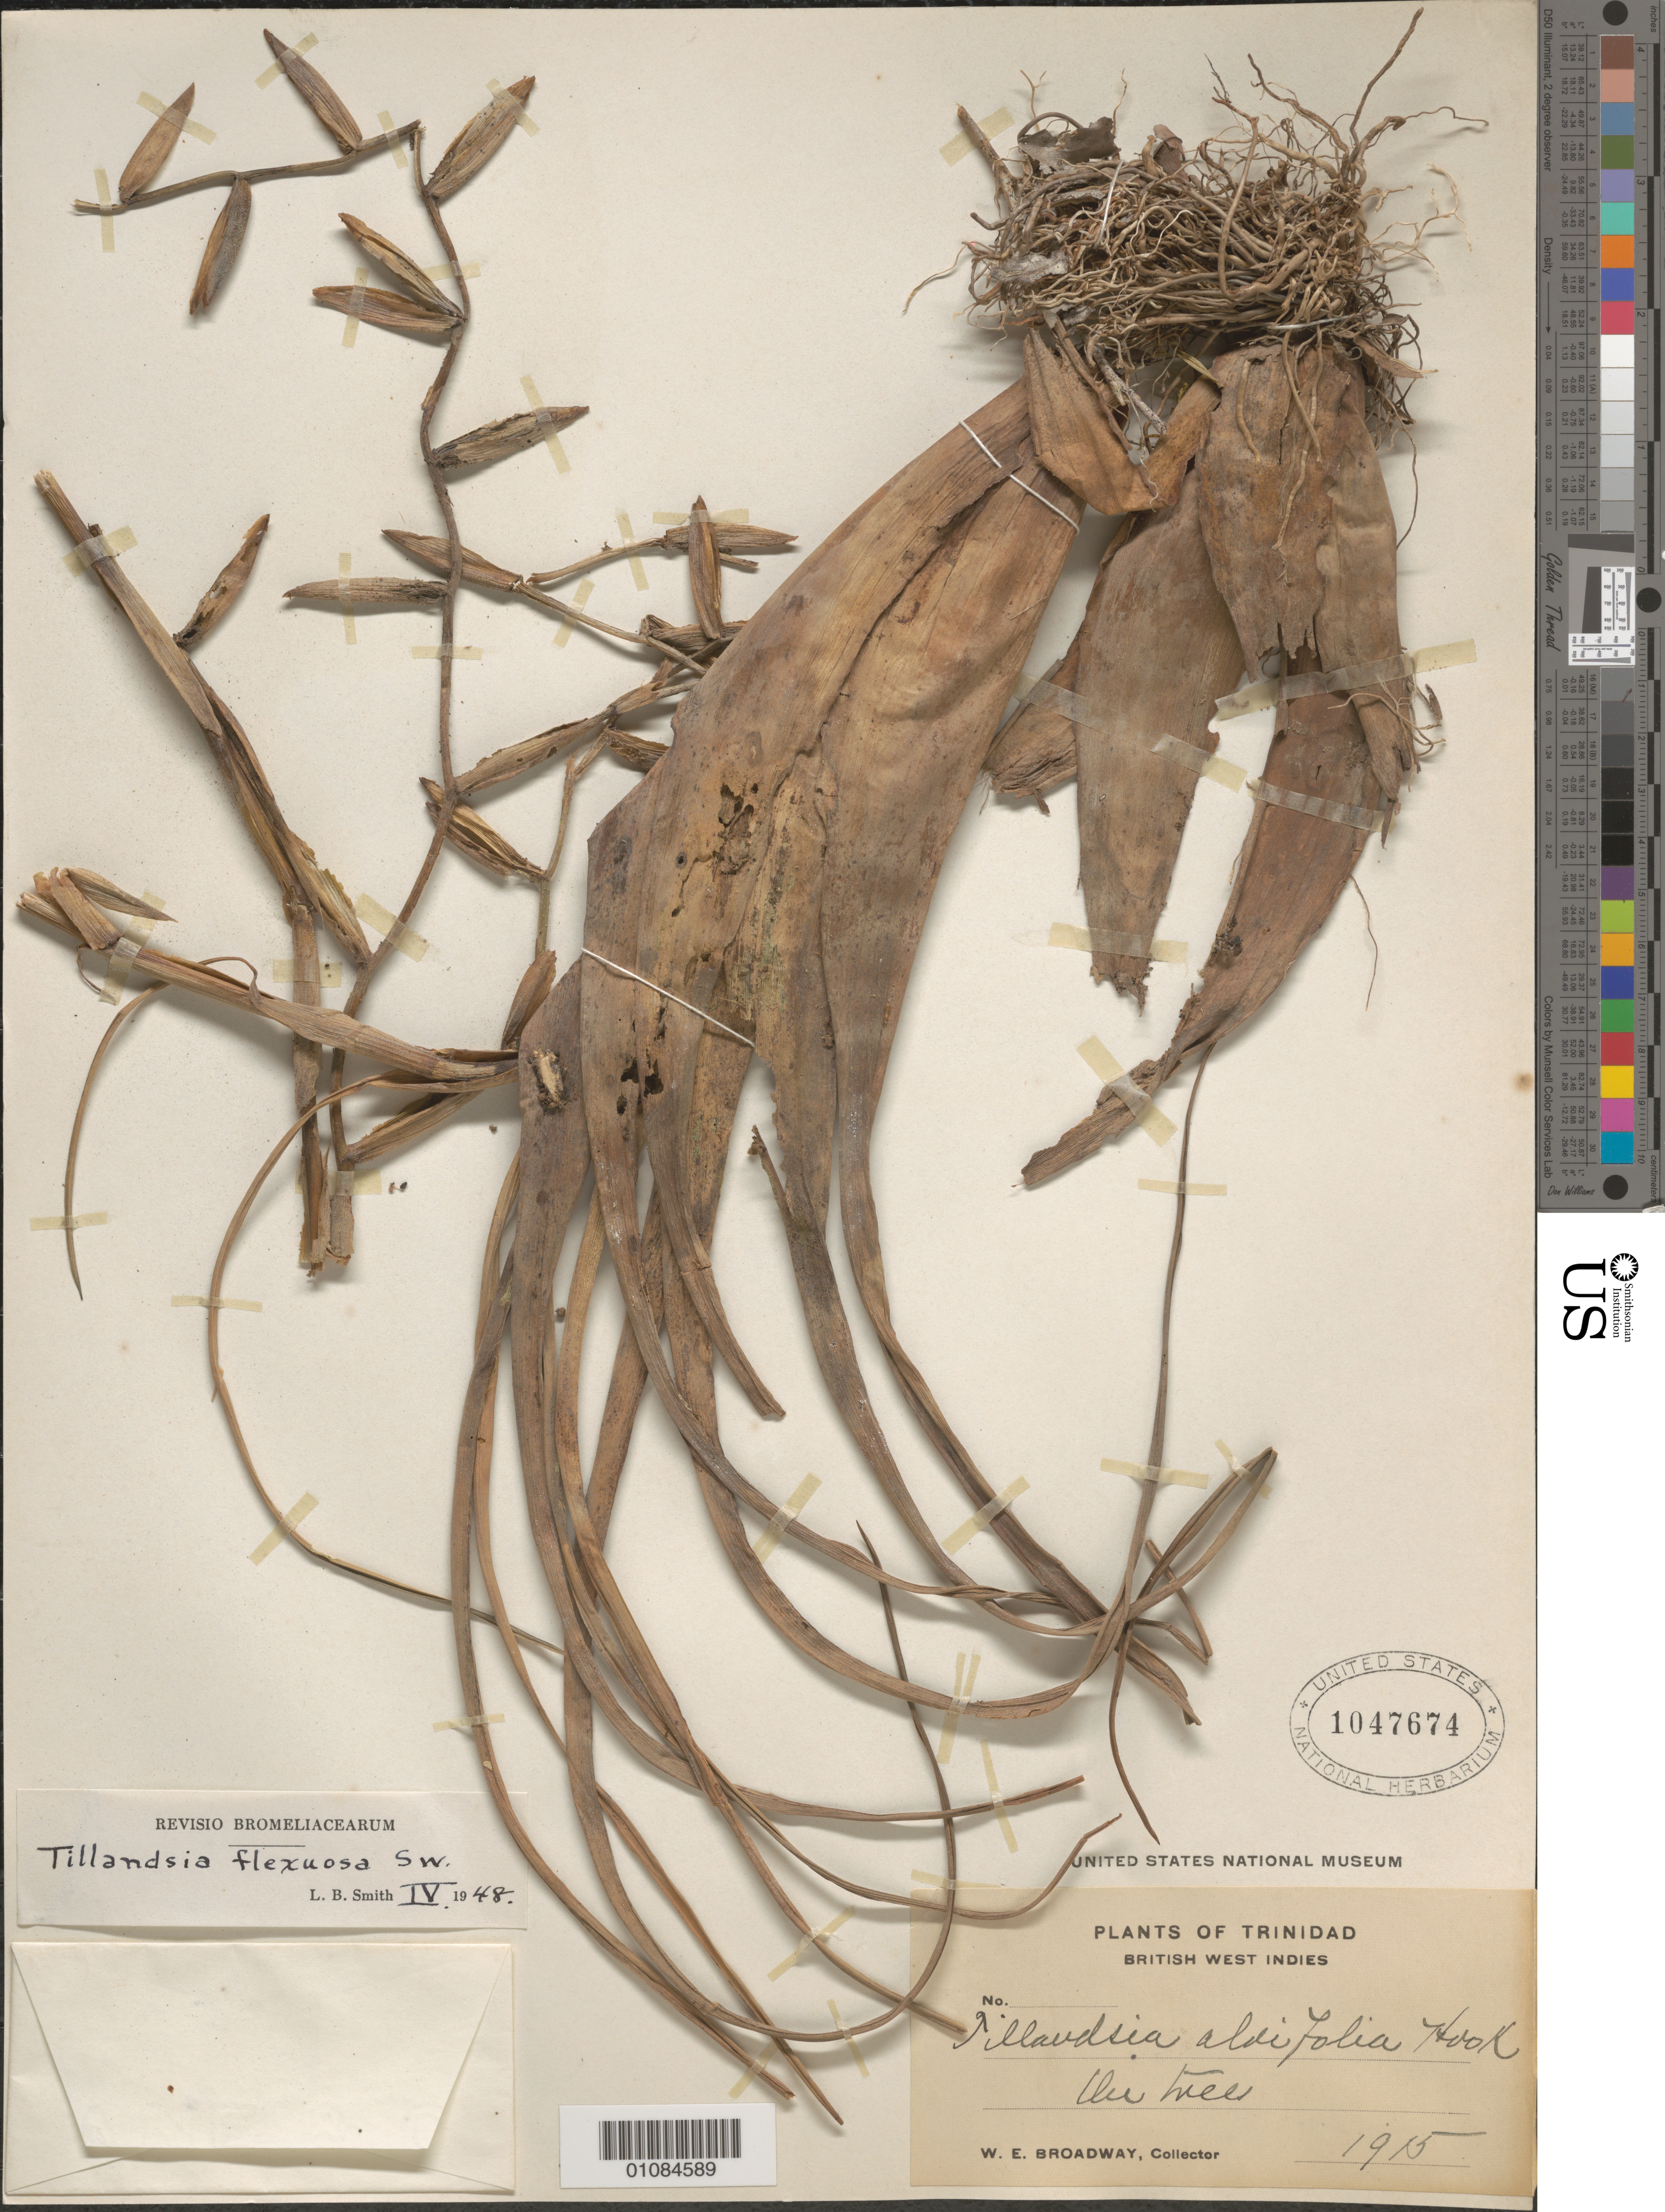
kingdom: Plantae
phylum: Tracheophyta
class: Liliopsida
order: Poales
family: Bromeliaceae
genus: Tillandsia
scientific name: Tillandsia flexuosa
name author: Sw.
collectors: W. E. Broadway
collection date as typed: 1915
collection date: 1915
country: Trinidad and Tobago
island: Trinidad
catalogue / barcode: US 1047674